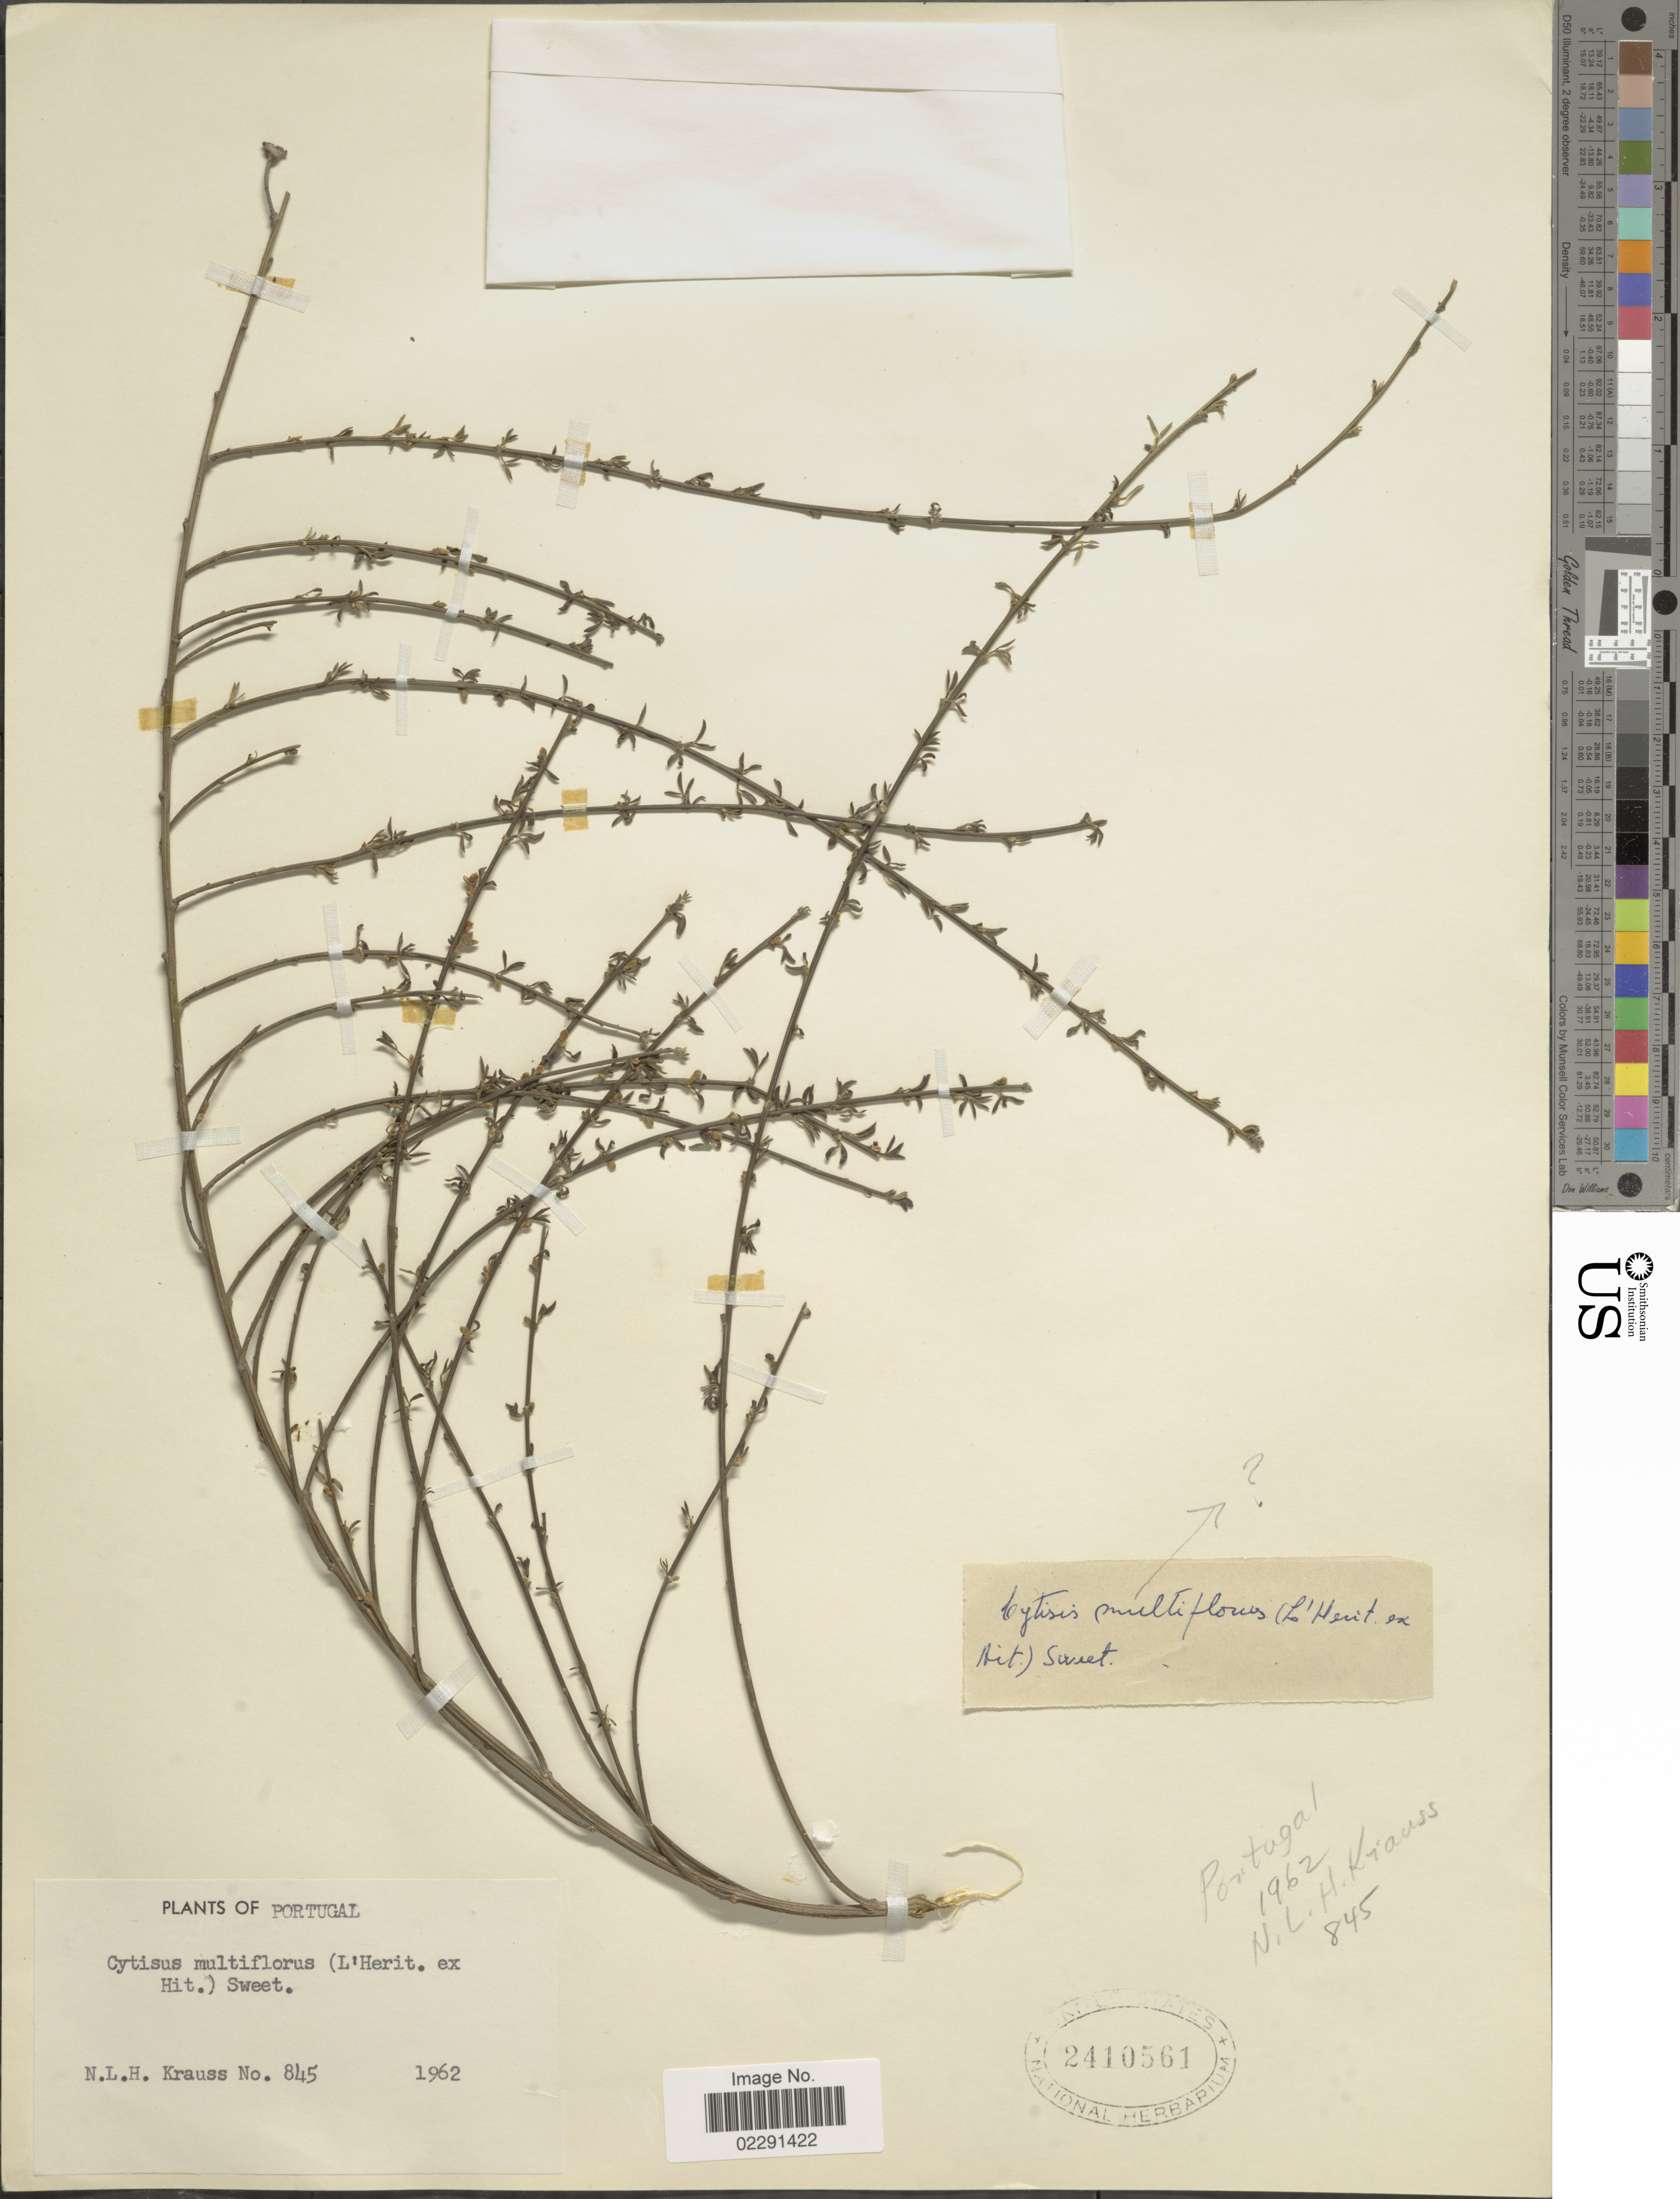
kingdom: Plantae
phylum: Tracheophyta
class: Magnoliopsida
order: Fabales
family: Fabaceae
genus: Cytisus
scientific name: Cytisus multiflorus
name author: (L'Hér.) Sweet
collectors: N. Krauss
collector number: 845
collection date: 1962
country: Portugal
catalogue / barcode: US 2410561